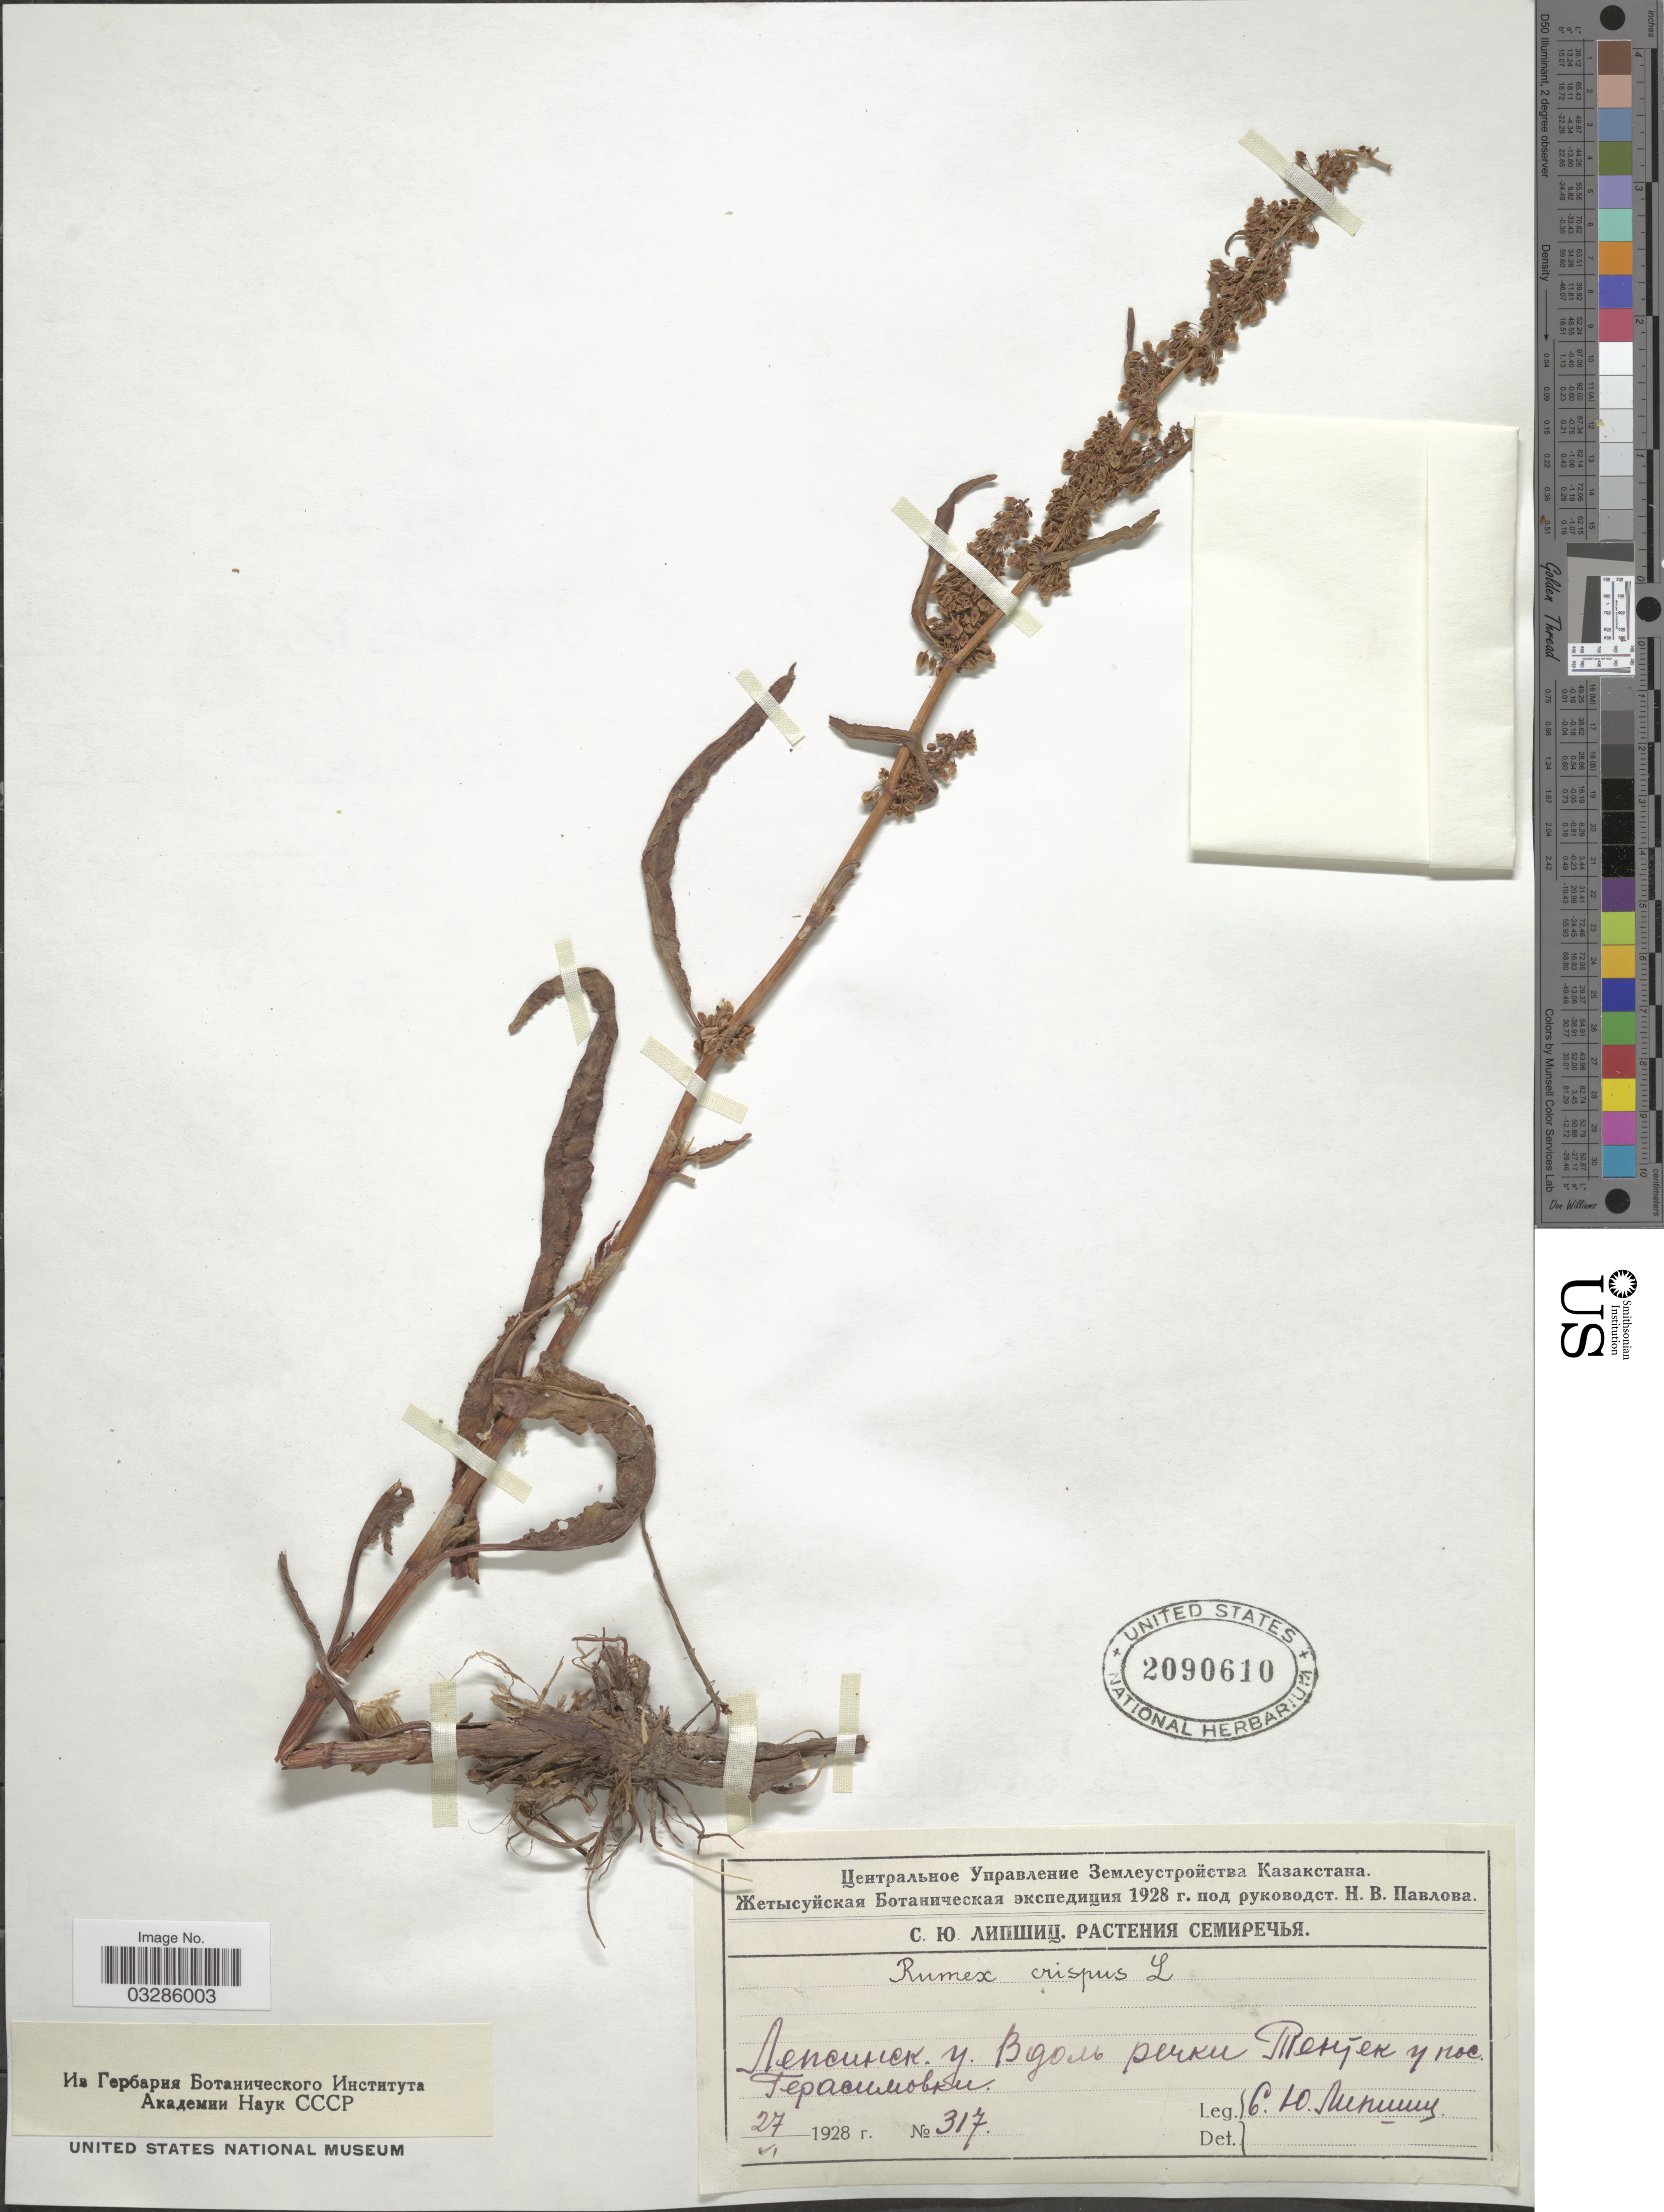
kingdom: Plantae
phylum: Tracheophyta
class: Magnoliopsida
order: Caryophyllales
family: Polygonaceae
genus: Rumex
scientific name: Rumex crispus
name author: L.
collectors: S. Lipshits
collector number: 317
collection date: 1928-06-27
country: Kazakhstan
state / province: Almaty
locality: Along River Tentek near village Gerasimovka.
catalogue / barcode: US 2090610